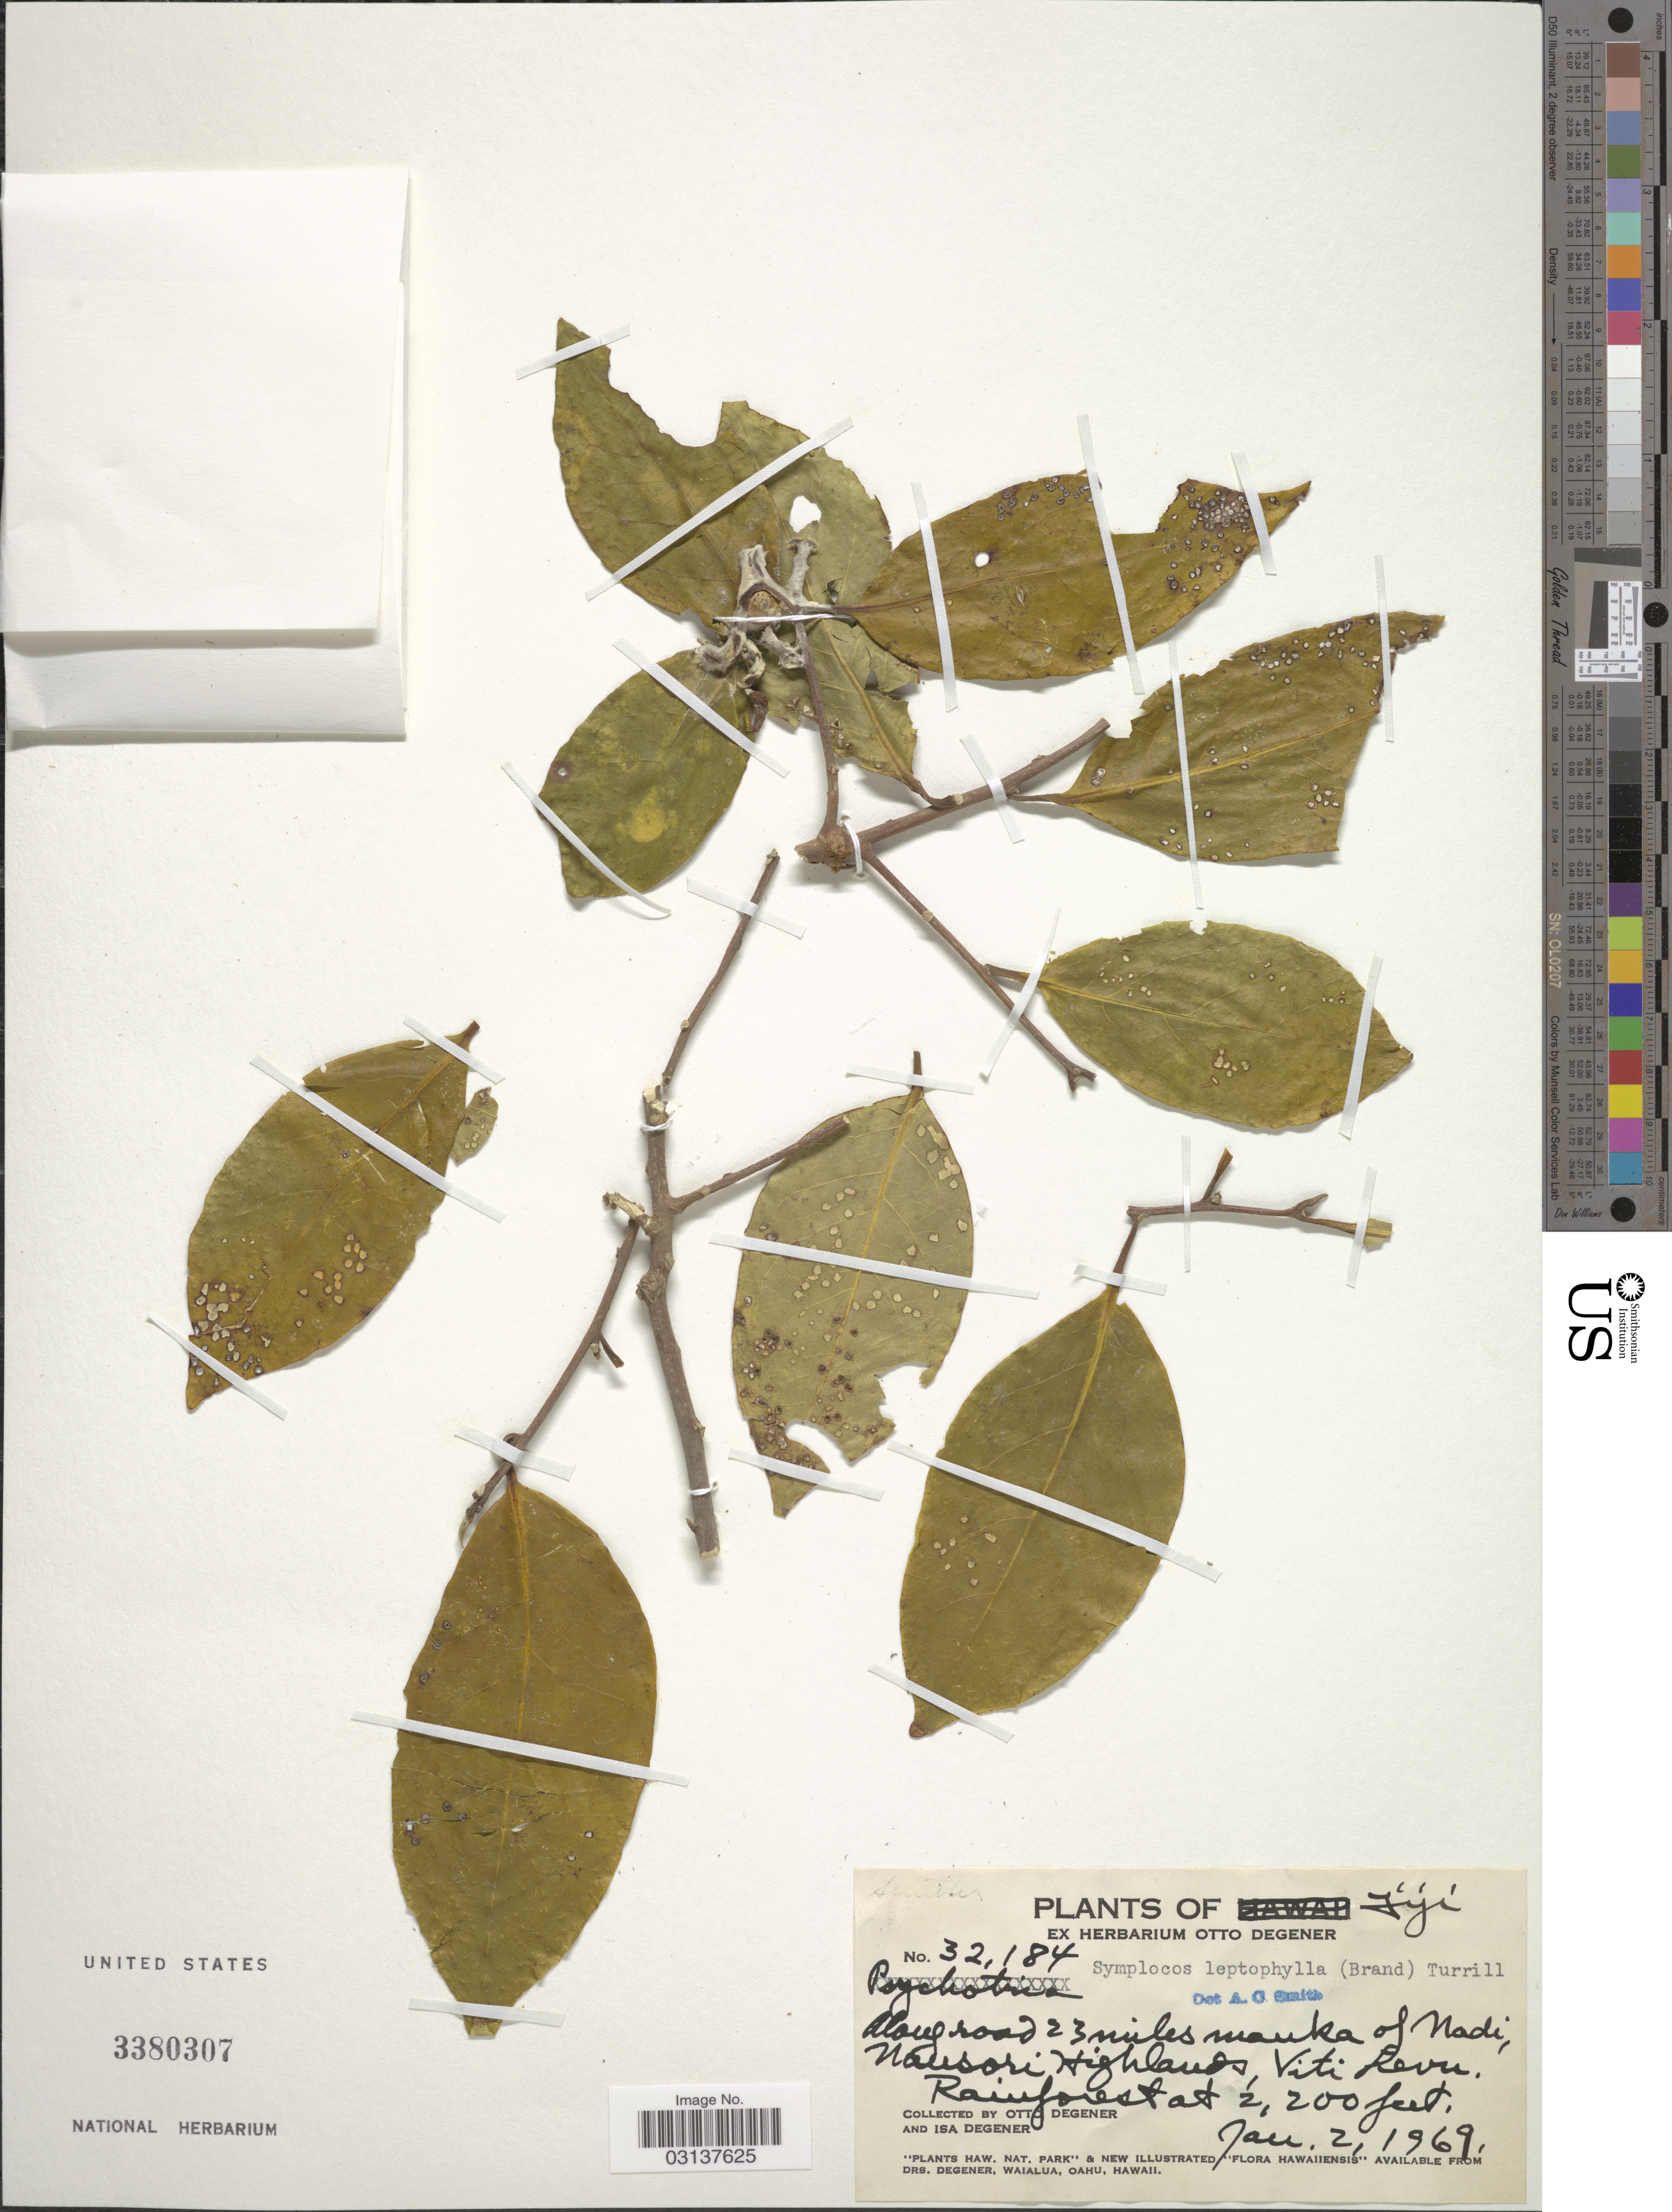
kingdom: Plantae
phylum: Tracheophyta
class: Magnoliopsida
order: Ericales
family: Symplocaceae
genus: Symplocos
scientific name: Symplocos cochinchinensis var. leptophylla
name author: (Brand) Noot.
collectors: O. Degener & I. Degener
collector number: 32184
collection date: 1969-01-02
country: Fiji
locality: Along road 23 miles manka [interpreted] of Nadi, Nausori Highlands, Viti Levu, Rainforest.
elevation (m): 671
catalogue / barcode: US 3380307